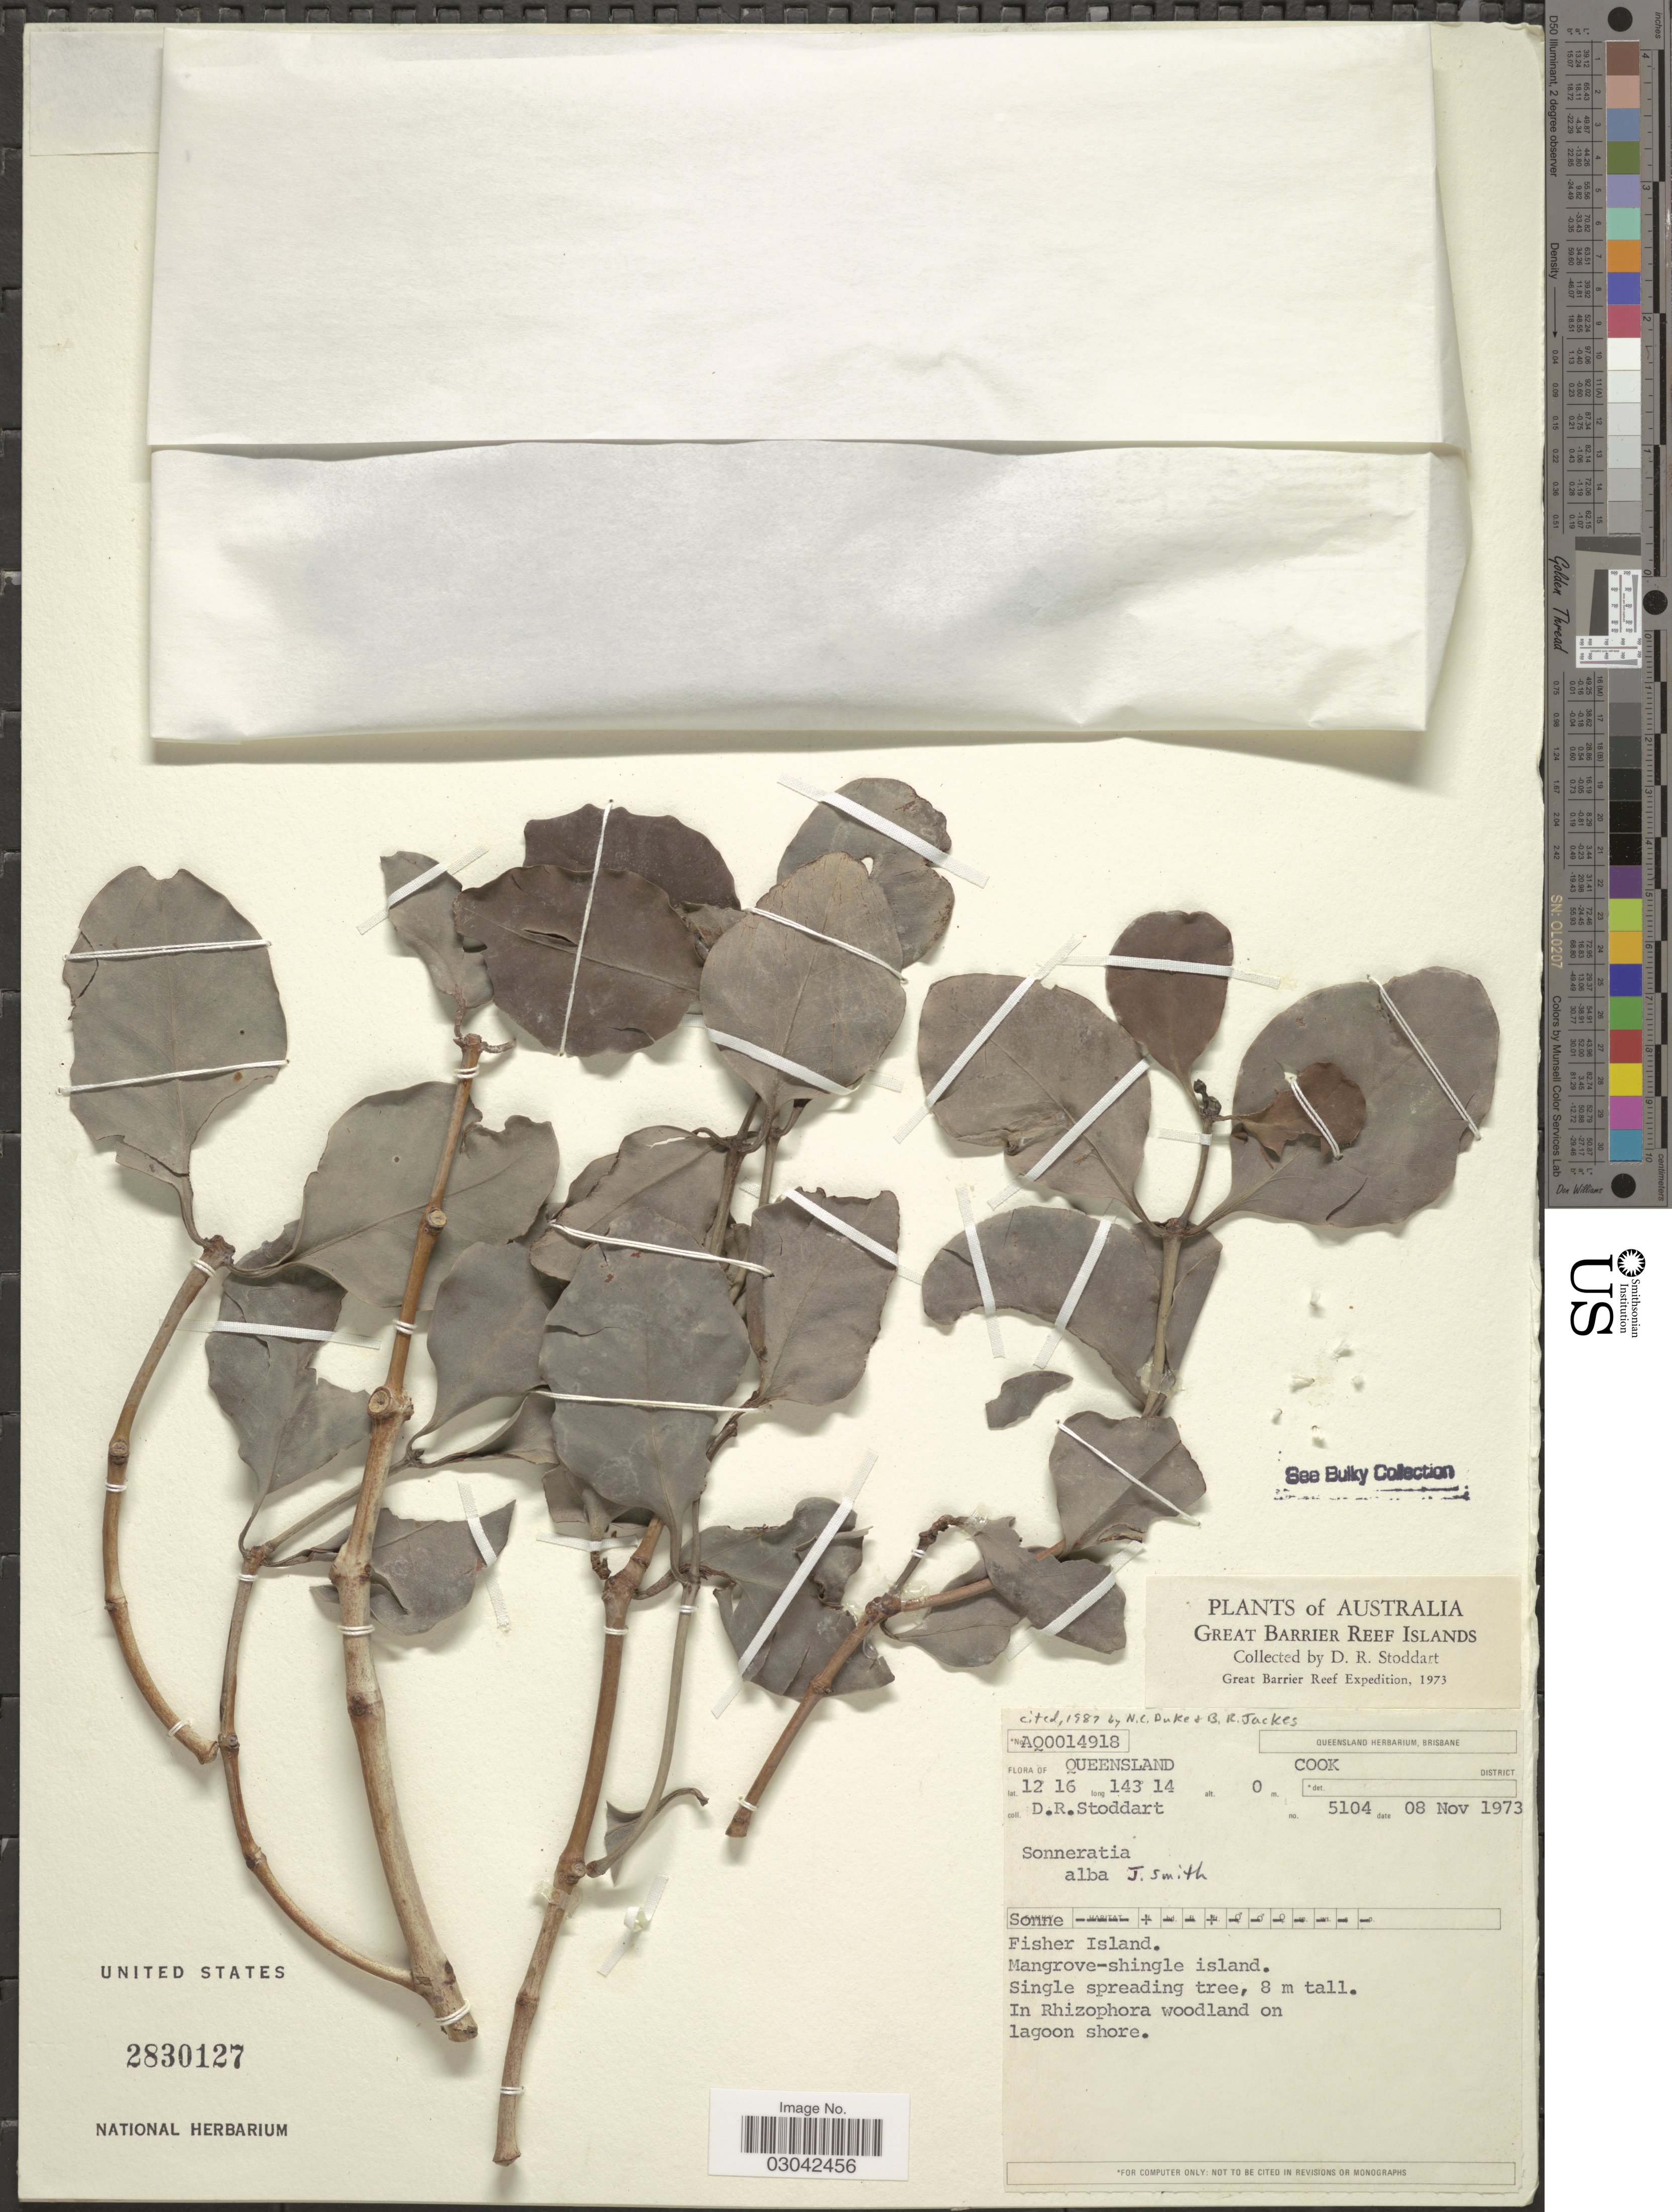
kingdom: Plantae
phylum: Tracheophyta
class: Magnoliopsida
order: Myrtales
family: Lythraceae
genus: Sonneratia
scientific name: Sonneratia alba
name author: Sm.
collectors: D. R. Stoddart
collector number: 5104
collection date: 1973-11-08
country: Australia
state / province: Queensland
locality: Cook District. Fisher Island. Mangrove-shingle island. Great Barrier Reef Islands.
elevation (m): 0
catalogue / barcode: US 2830127